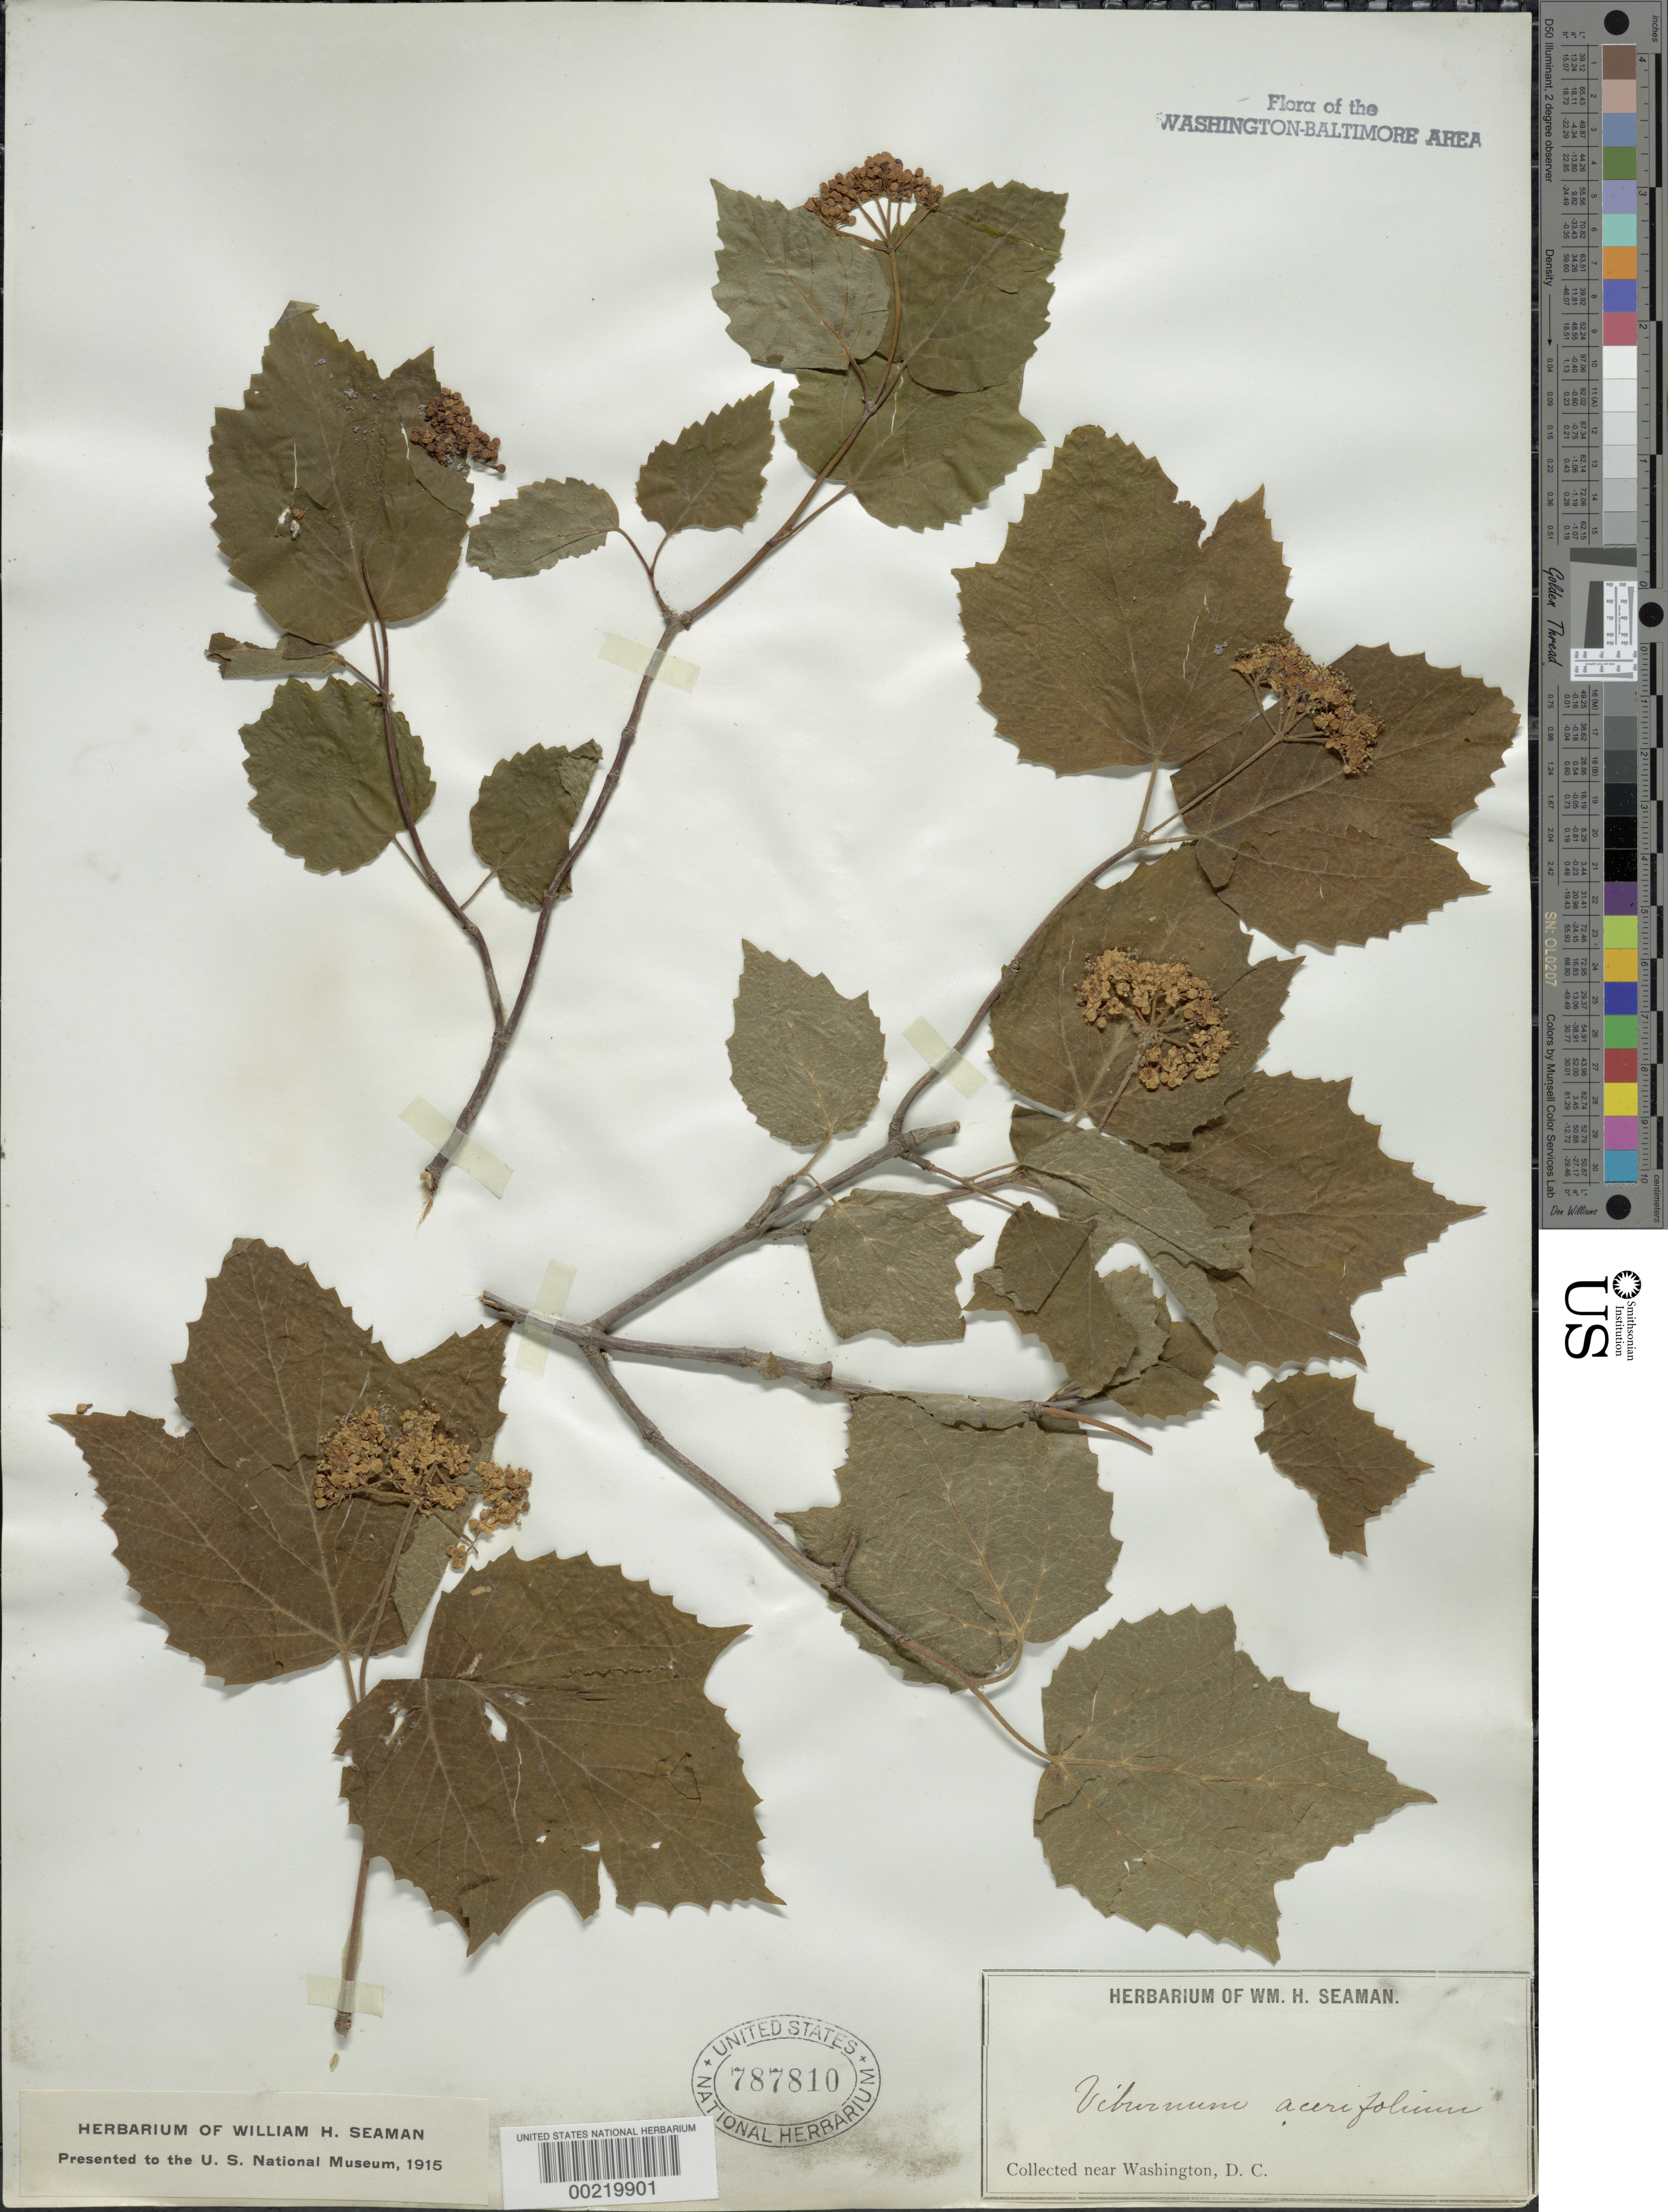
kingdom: Plantae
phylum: Tracheophyta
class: Magnoliopsida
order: Dipsacales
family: Viburnaceae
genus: Viburnum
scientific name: Viburnum acerifolium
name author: L.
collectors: W. Seaman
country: United States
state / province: District of Columbia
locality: Washington DC Area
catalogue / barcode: US 787810